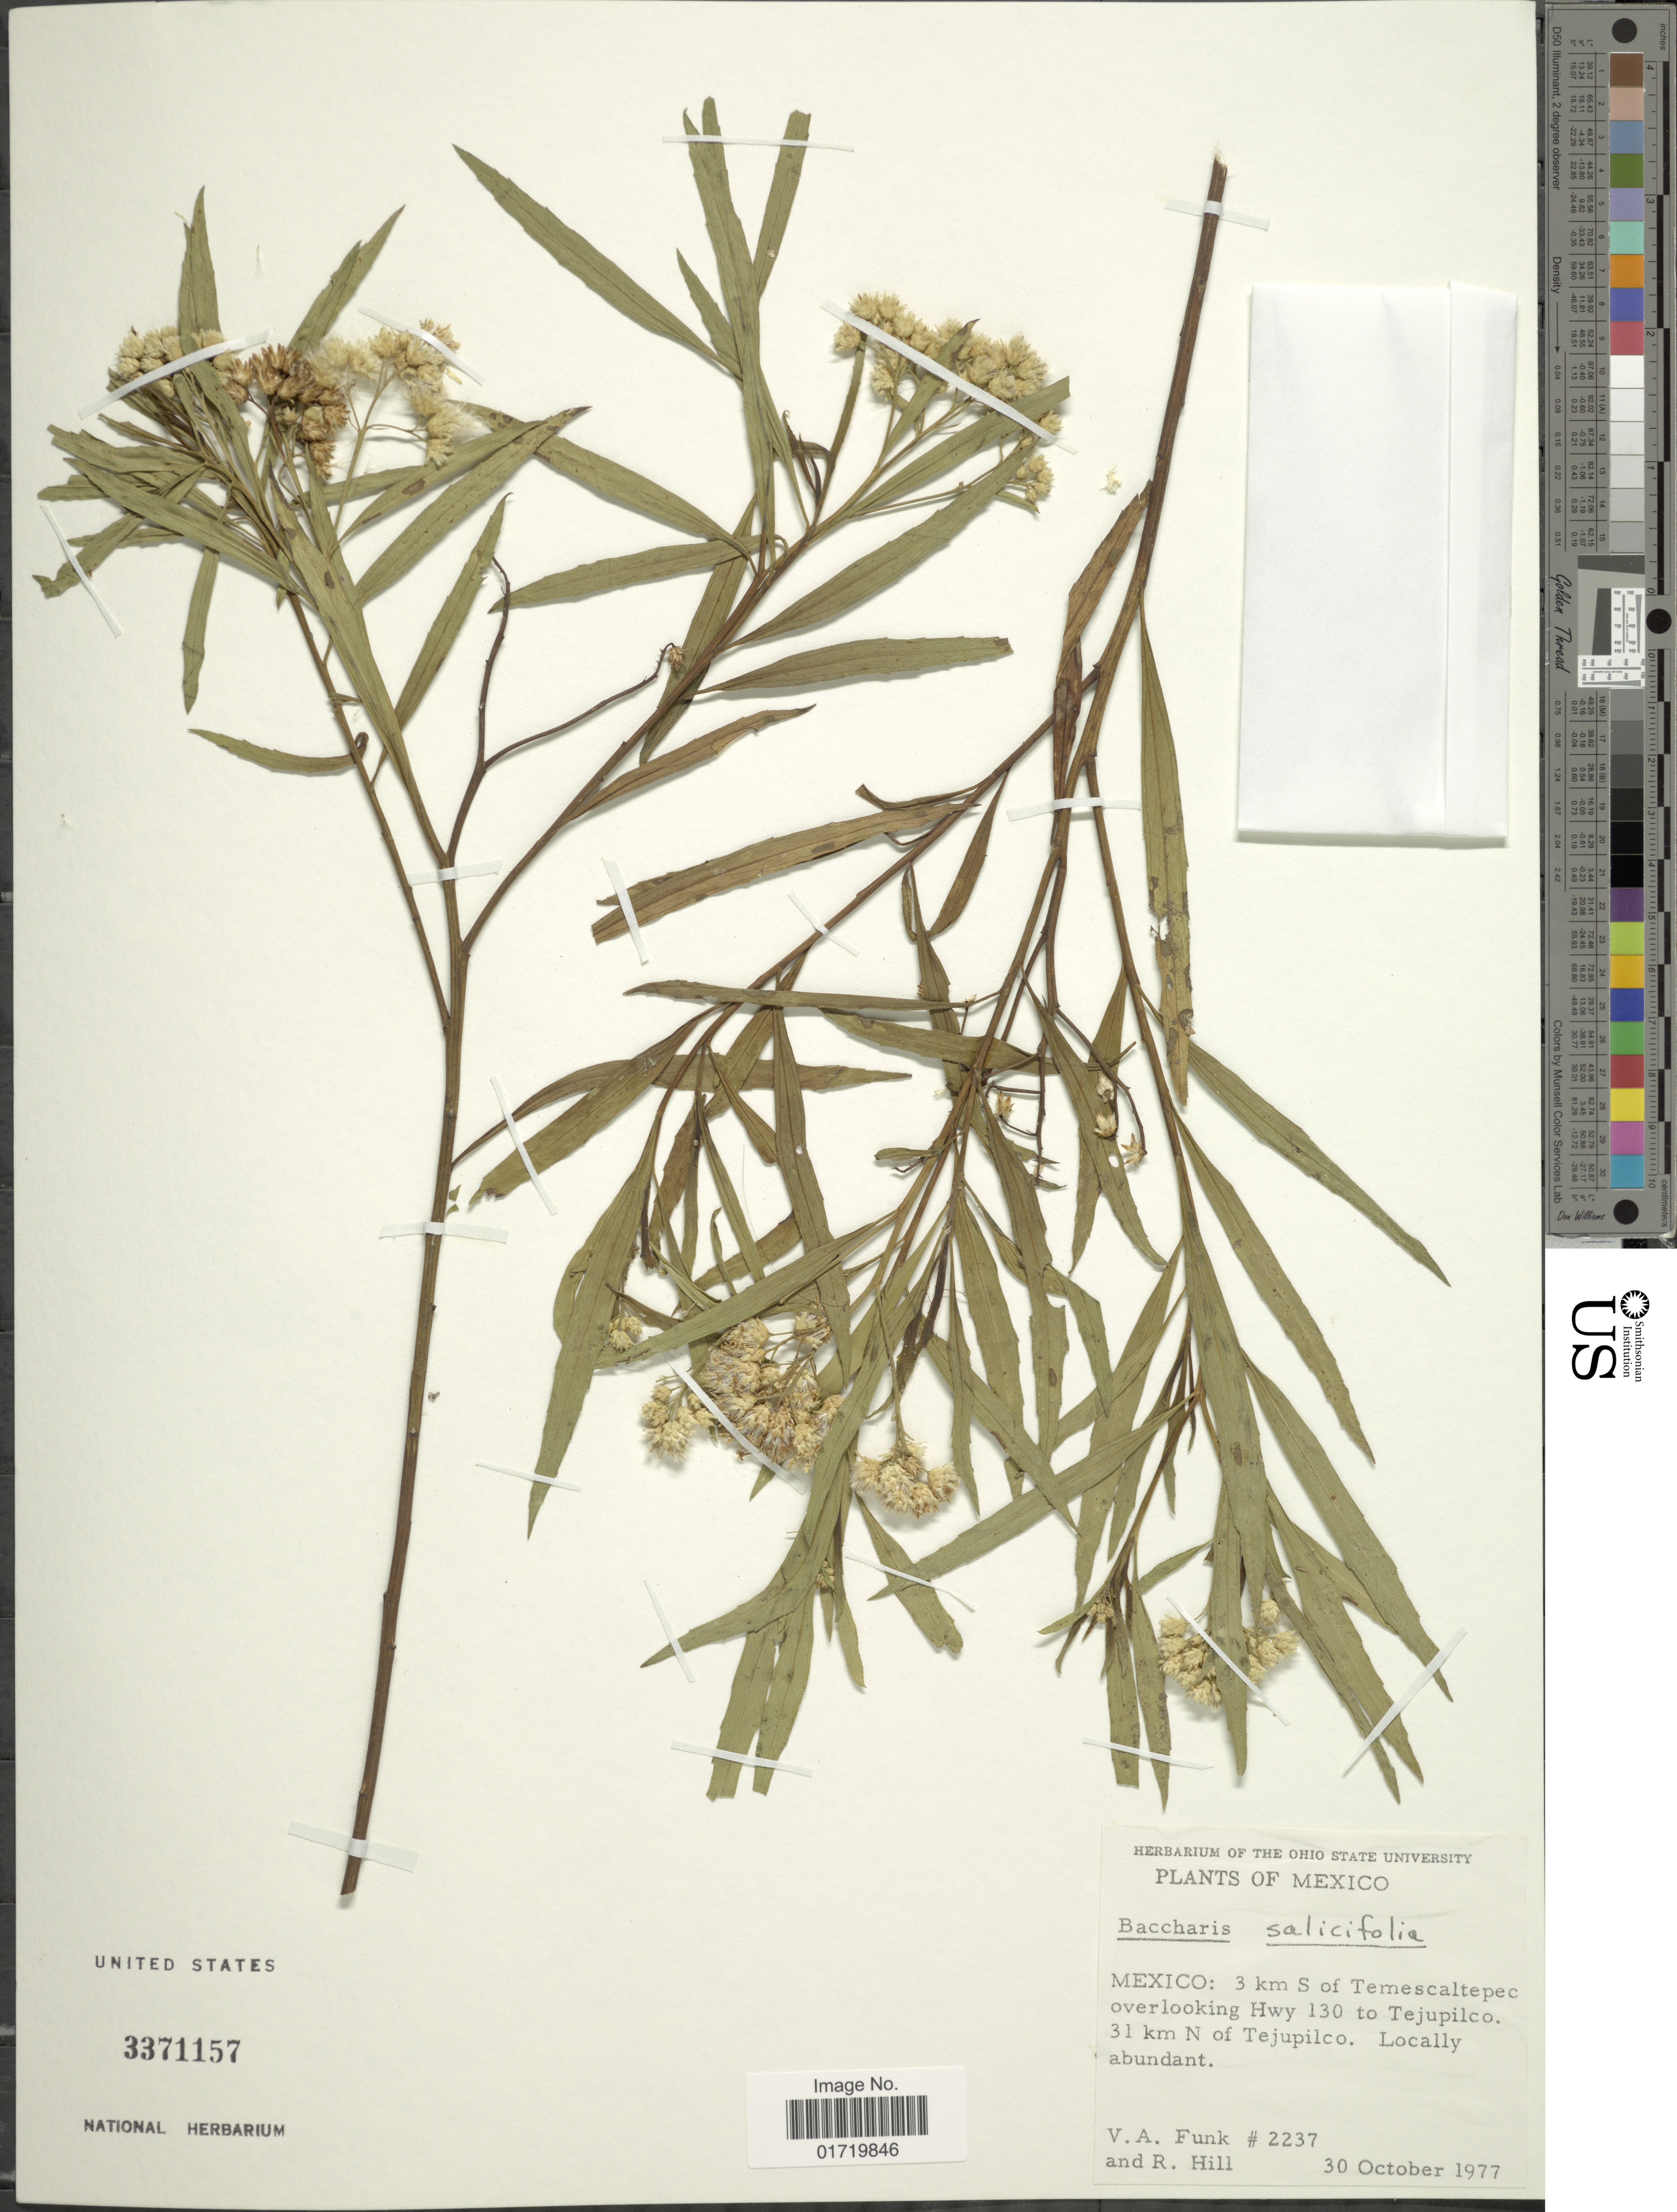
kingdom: Plantae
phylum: Tracheophyta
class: Magnoliopsida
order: Asterales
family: Asteraceae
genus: Baccharis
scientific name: Baccharis salicifolia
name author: (Ruiz & Pav.) Pers.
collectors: V. Funk & R. Hill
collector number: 2237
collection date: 1977-10-30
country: Mexico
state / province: México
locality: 3 km S of Temescaltepec overlooking Hwy 130 to Tejupilco, 31 km N of Tejupilco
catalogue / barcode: US 3371157